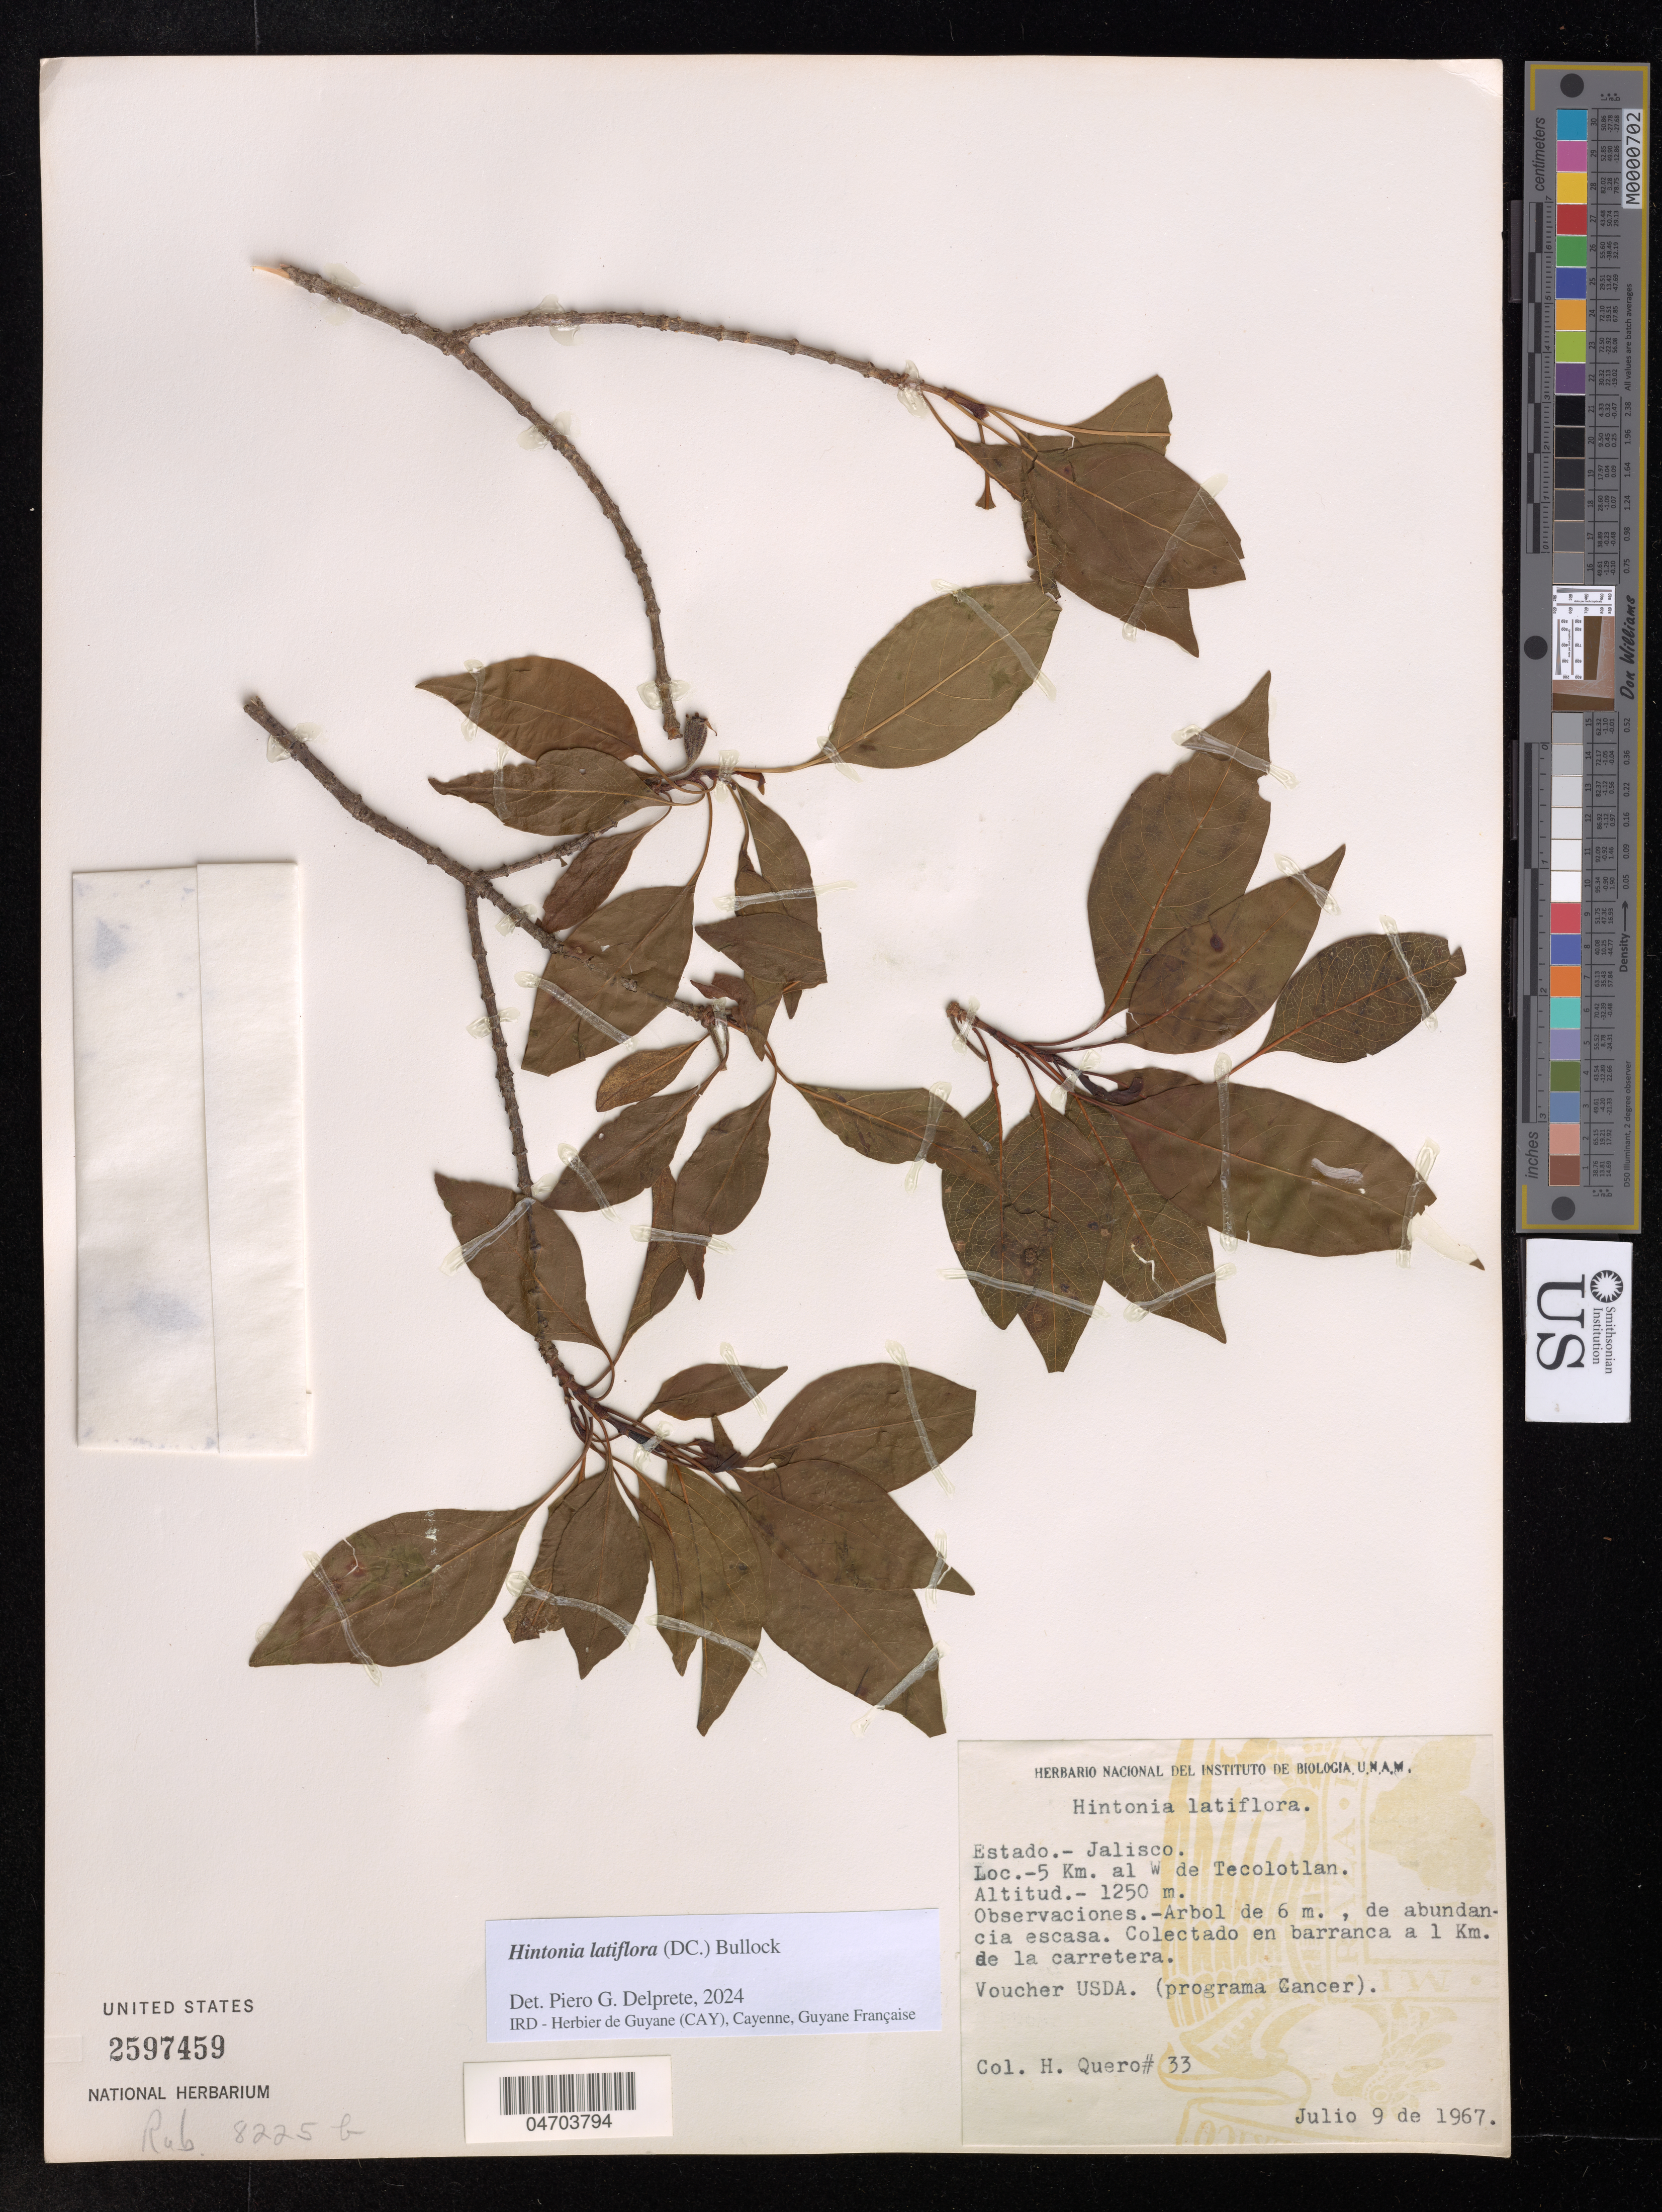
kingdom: Plantae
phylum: Tracheophyta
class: Magnoliopsida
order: Gentianales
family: Rubiaceae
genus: Hintonia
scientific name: Hintonia latiflora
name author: (Sessé & Moc. ex DC.) Bullock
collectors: H. Quero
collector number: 33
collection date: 1967-07-09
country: Mexico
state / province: Jalisco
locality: -5 Km. al W de Tecolotlan.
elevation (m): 1250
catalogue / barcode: US 2597459